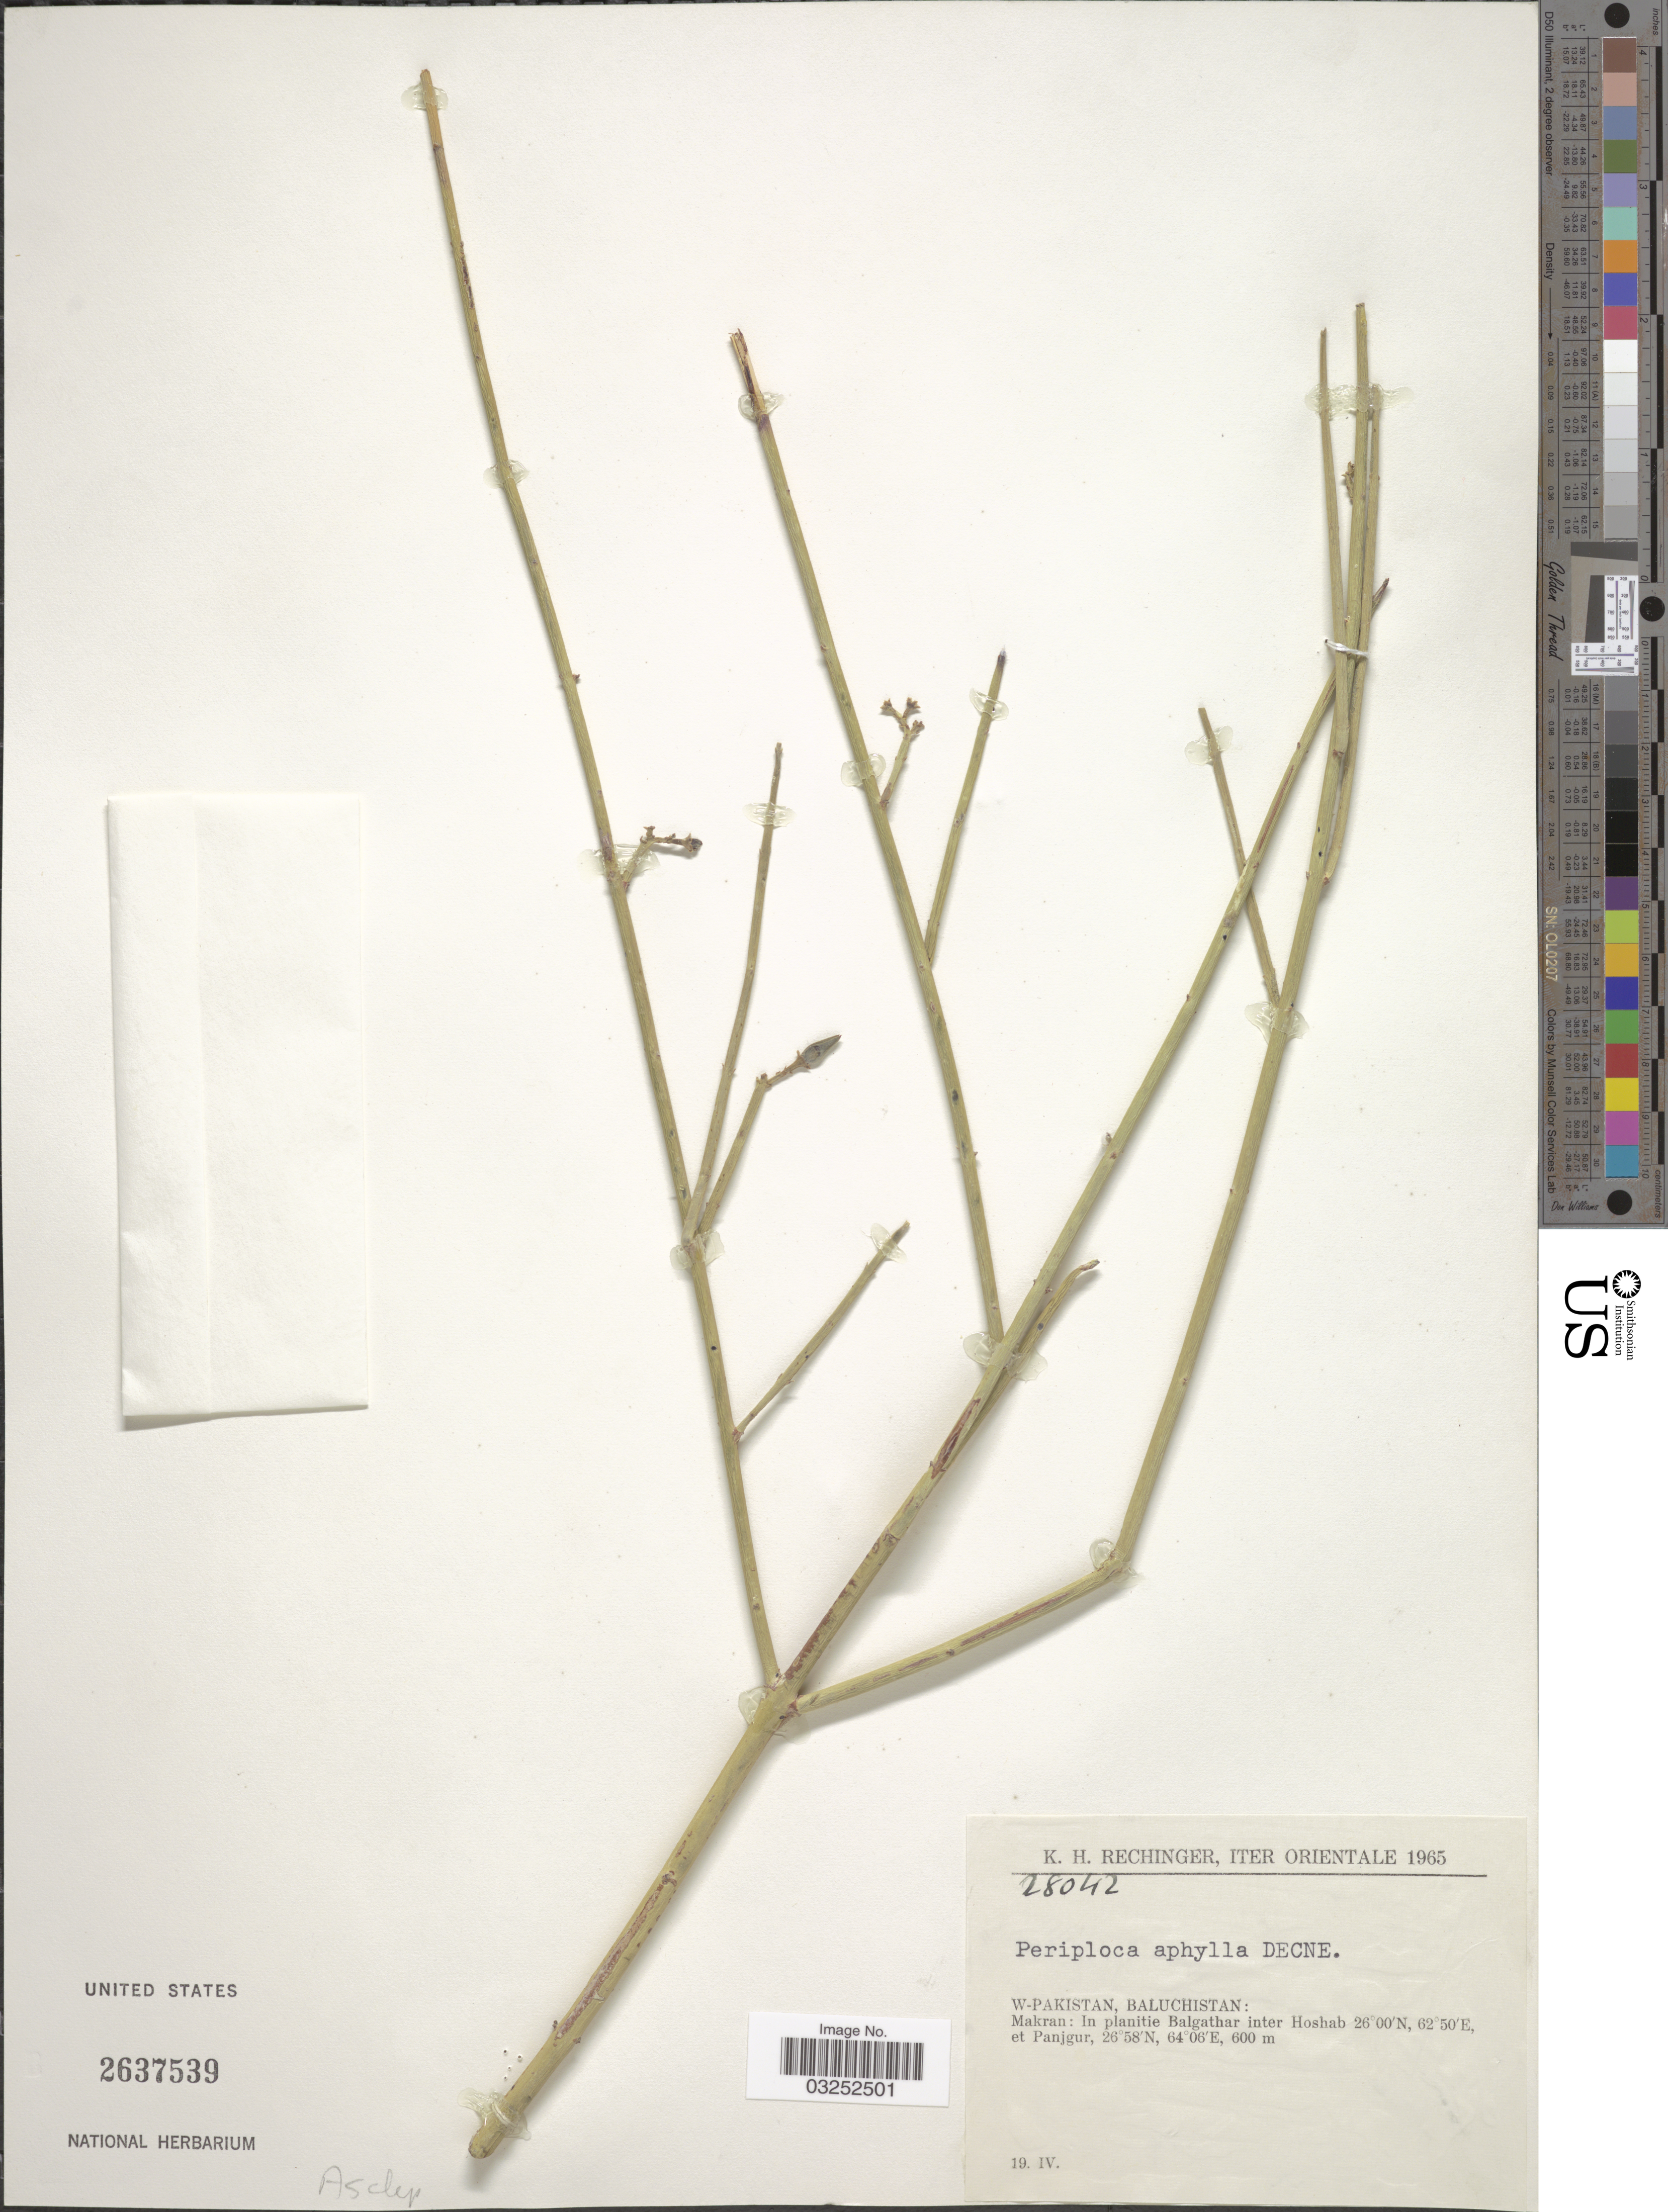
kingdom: Plantae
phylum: Tracheophyta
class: Magnoliopsida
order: Gentianales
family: Apocynaceae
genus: Periploca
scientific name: Periploca aphylla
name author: Decne.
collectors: K. H. Rechinger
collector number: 28042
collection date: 1965-04-19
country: Pakistan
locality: Iter Orientale. W-Pakistan, Baluchistan: Makran: in planitie Balgathar inter Hoshab et Panjgur.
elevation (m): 600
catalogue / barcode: US 2637539